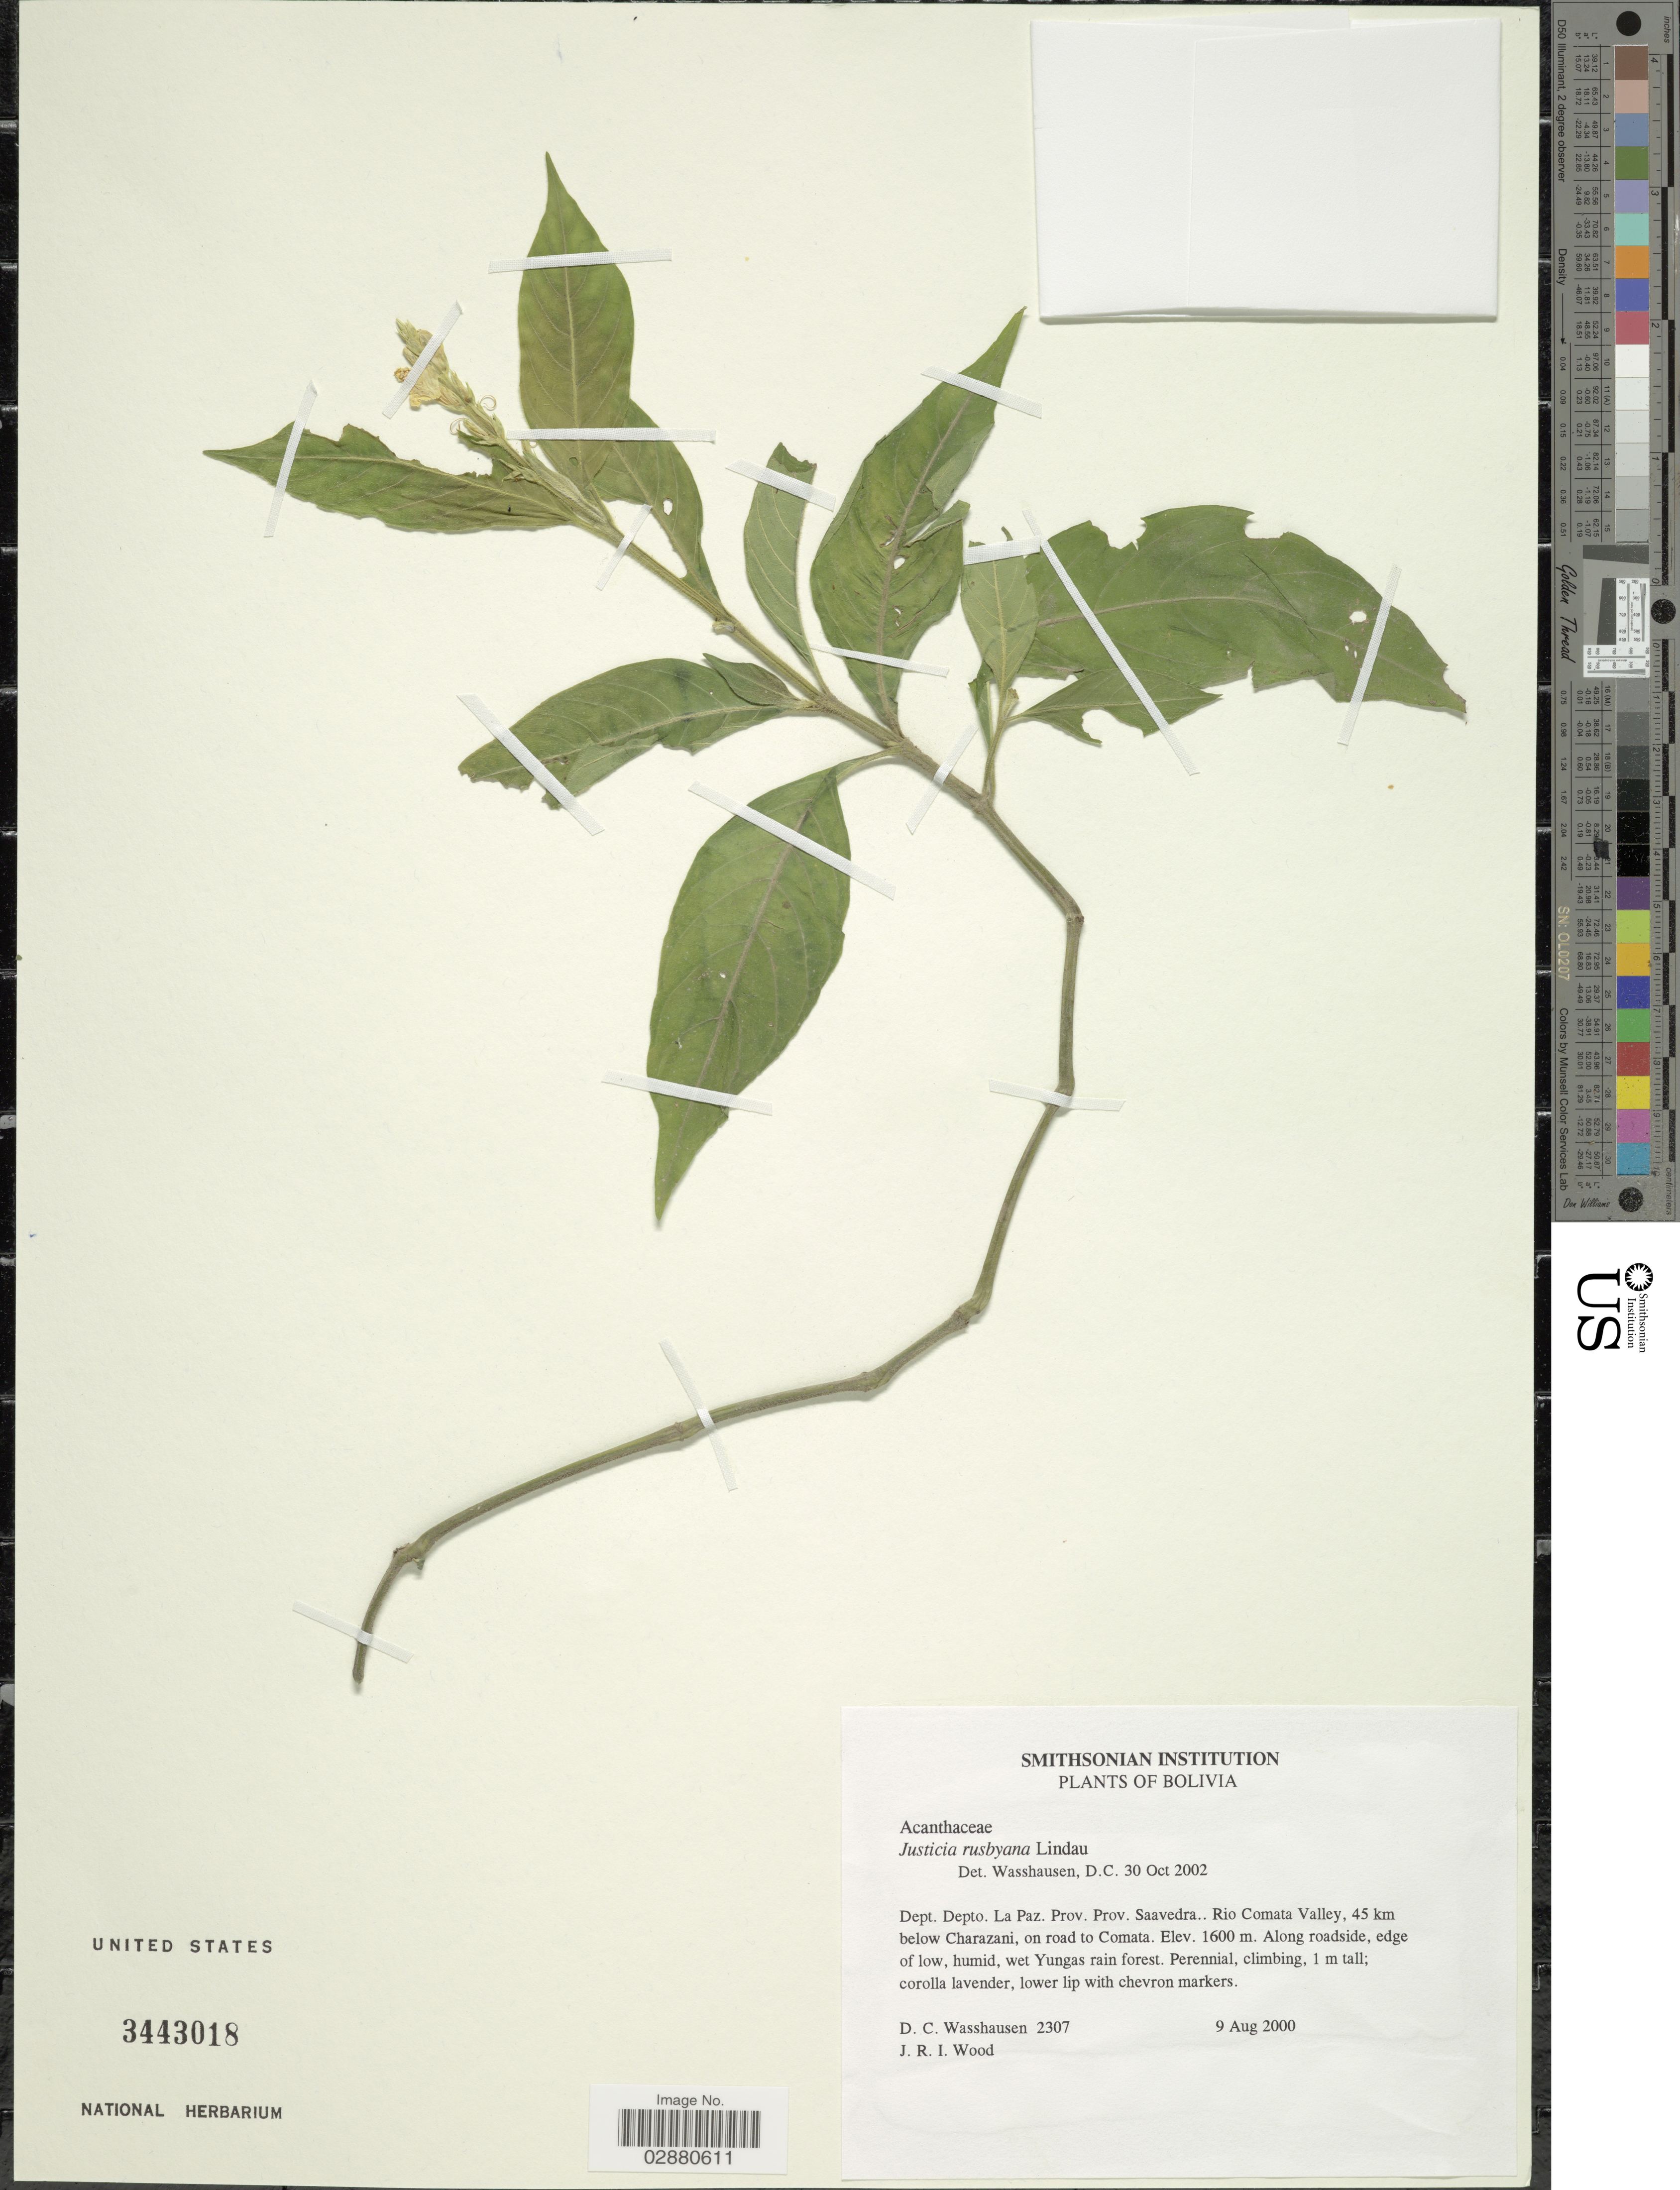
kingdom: Plantae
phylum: Tracheophyta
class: Magnoliopsida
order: Lamiales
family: Acanthaceae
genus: Justicia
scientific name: Justicia rusbyana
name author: Lindau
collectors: D. C. Wasshausen & J. R. I. Wood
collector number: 2307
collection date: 2000-08-09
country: Bolivia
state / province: La Paz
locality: Dept. Depto. La Paz. Prov. Prov. Saavedra.. Rio Comata Valley, 45 km below Charazni, on road to Comata.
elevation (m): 1600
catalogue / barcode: US 3443018